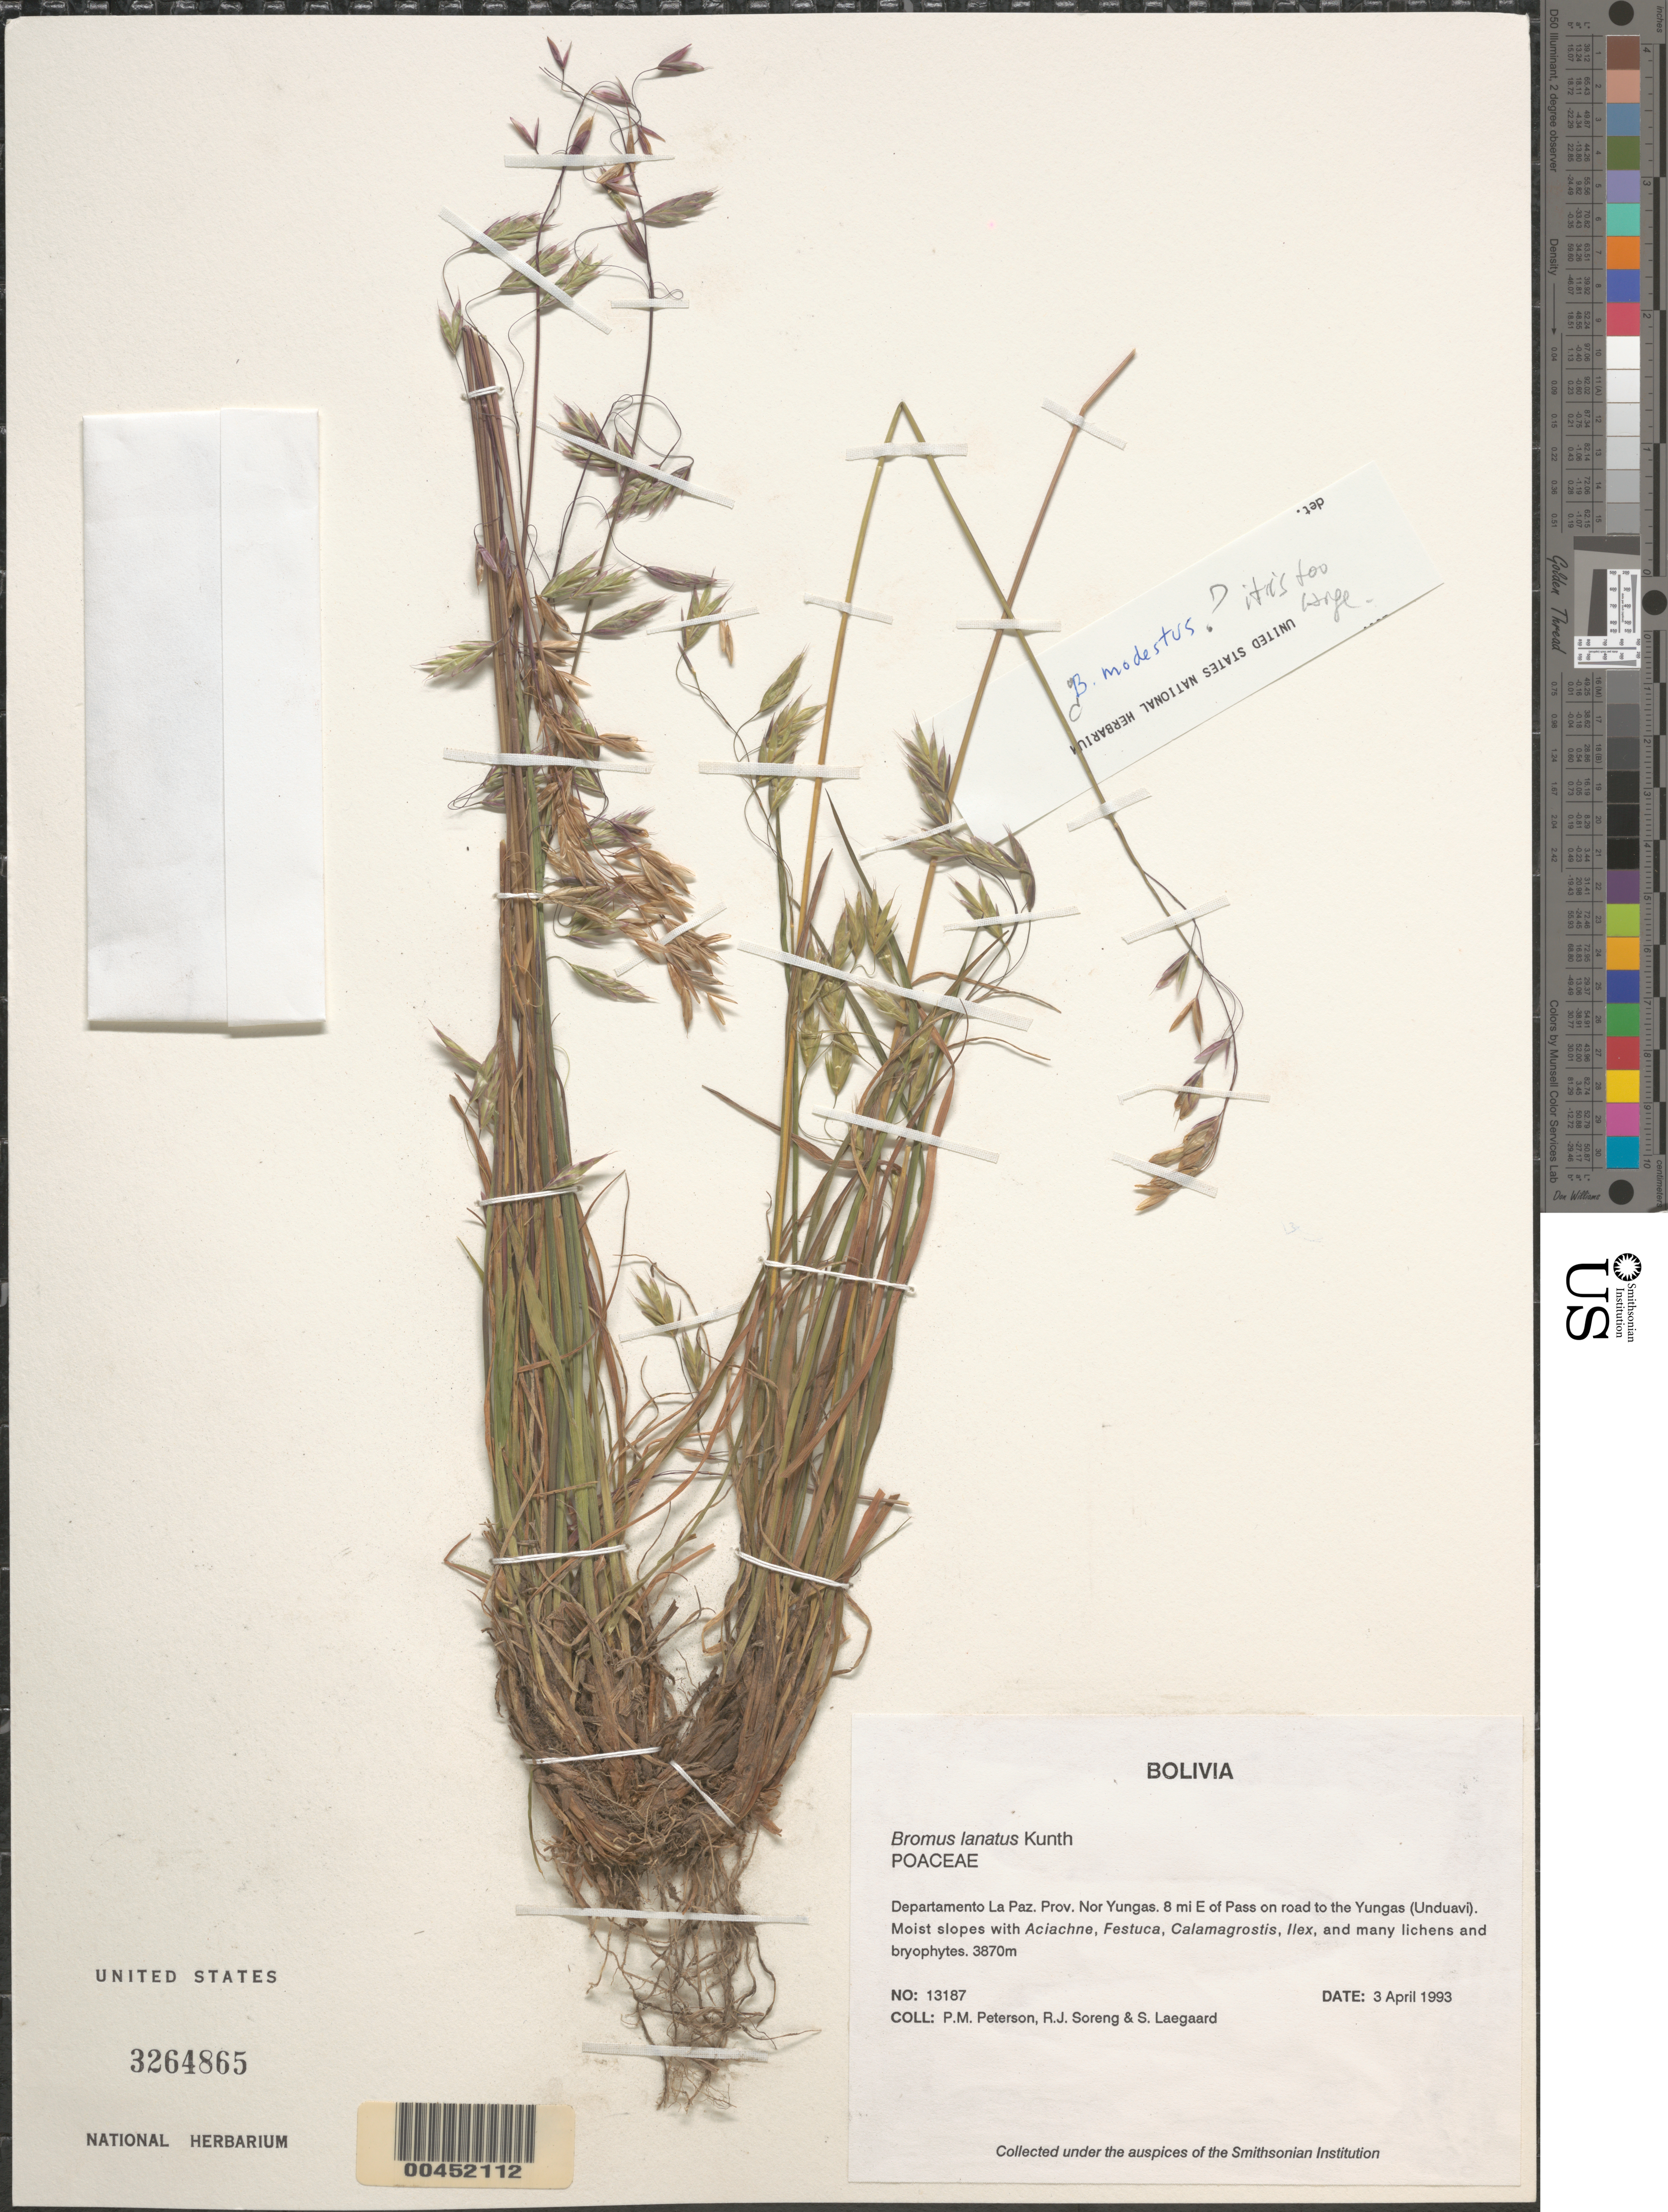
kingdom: Plantae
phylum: Tracheophyta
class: Liliopsida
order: Poales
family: Poaceae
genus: Bromus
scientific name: Bromus lanatus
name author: Kunth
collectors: P. M. Peterson, R. J. Soreng & S. Lægaard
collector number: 13187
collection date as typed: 03 Apr 1993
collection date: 1993-04-03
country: Bolivia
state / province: La Paz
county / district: Nor Yungas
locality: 8 mi E of Pass on road to the Yungas (Unduavi).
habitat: Moist slopes with Aciachne, Festuca, Calamagrostis, Ilex, and many lichens and bryophytes.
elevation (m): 3870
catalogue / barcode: US 3264865